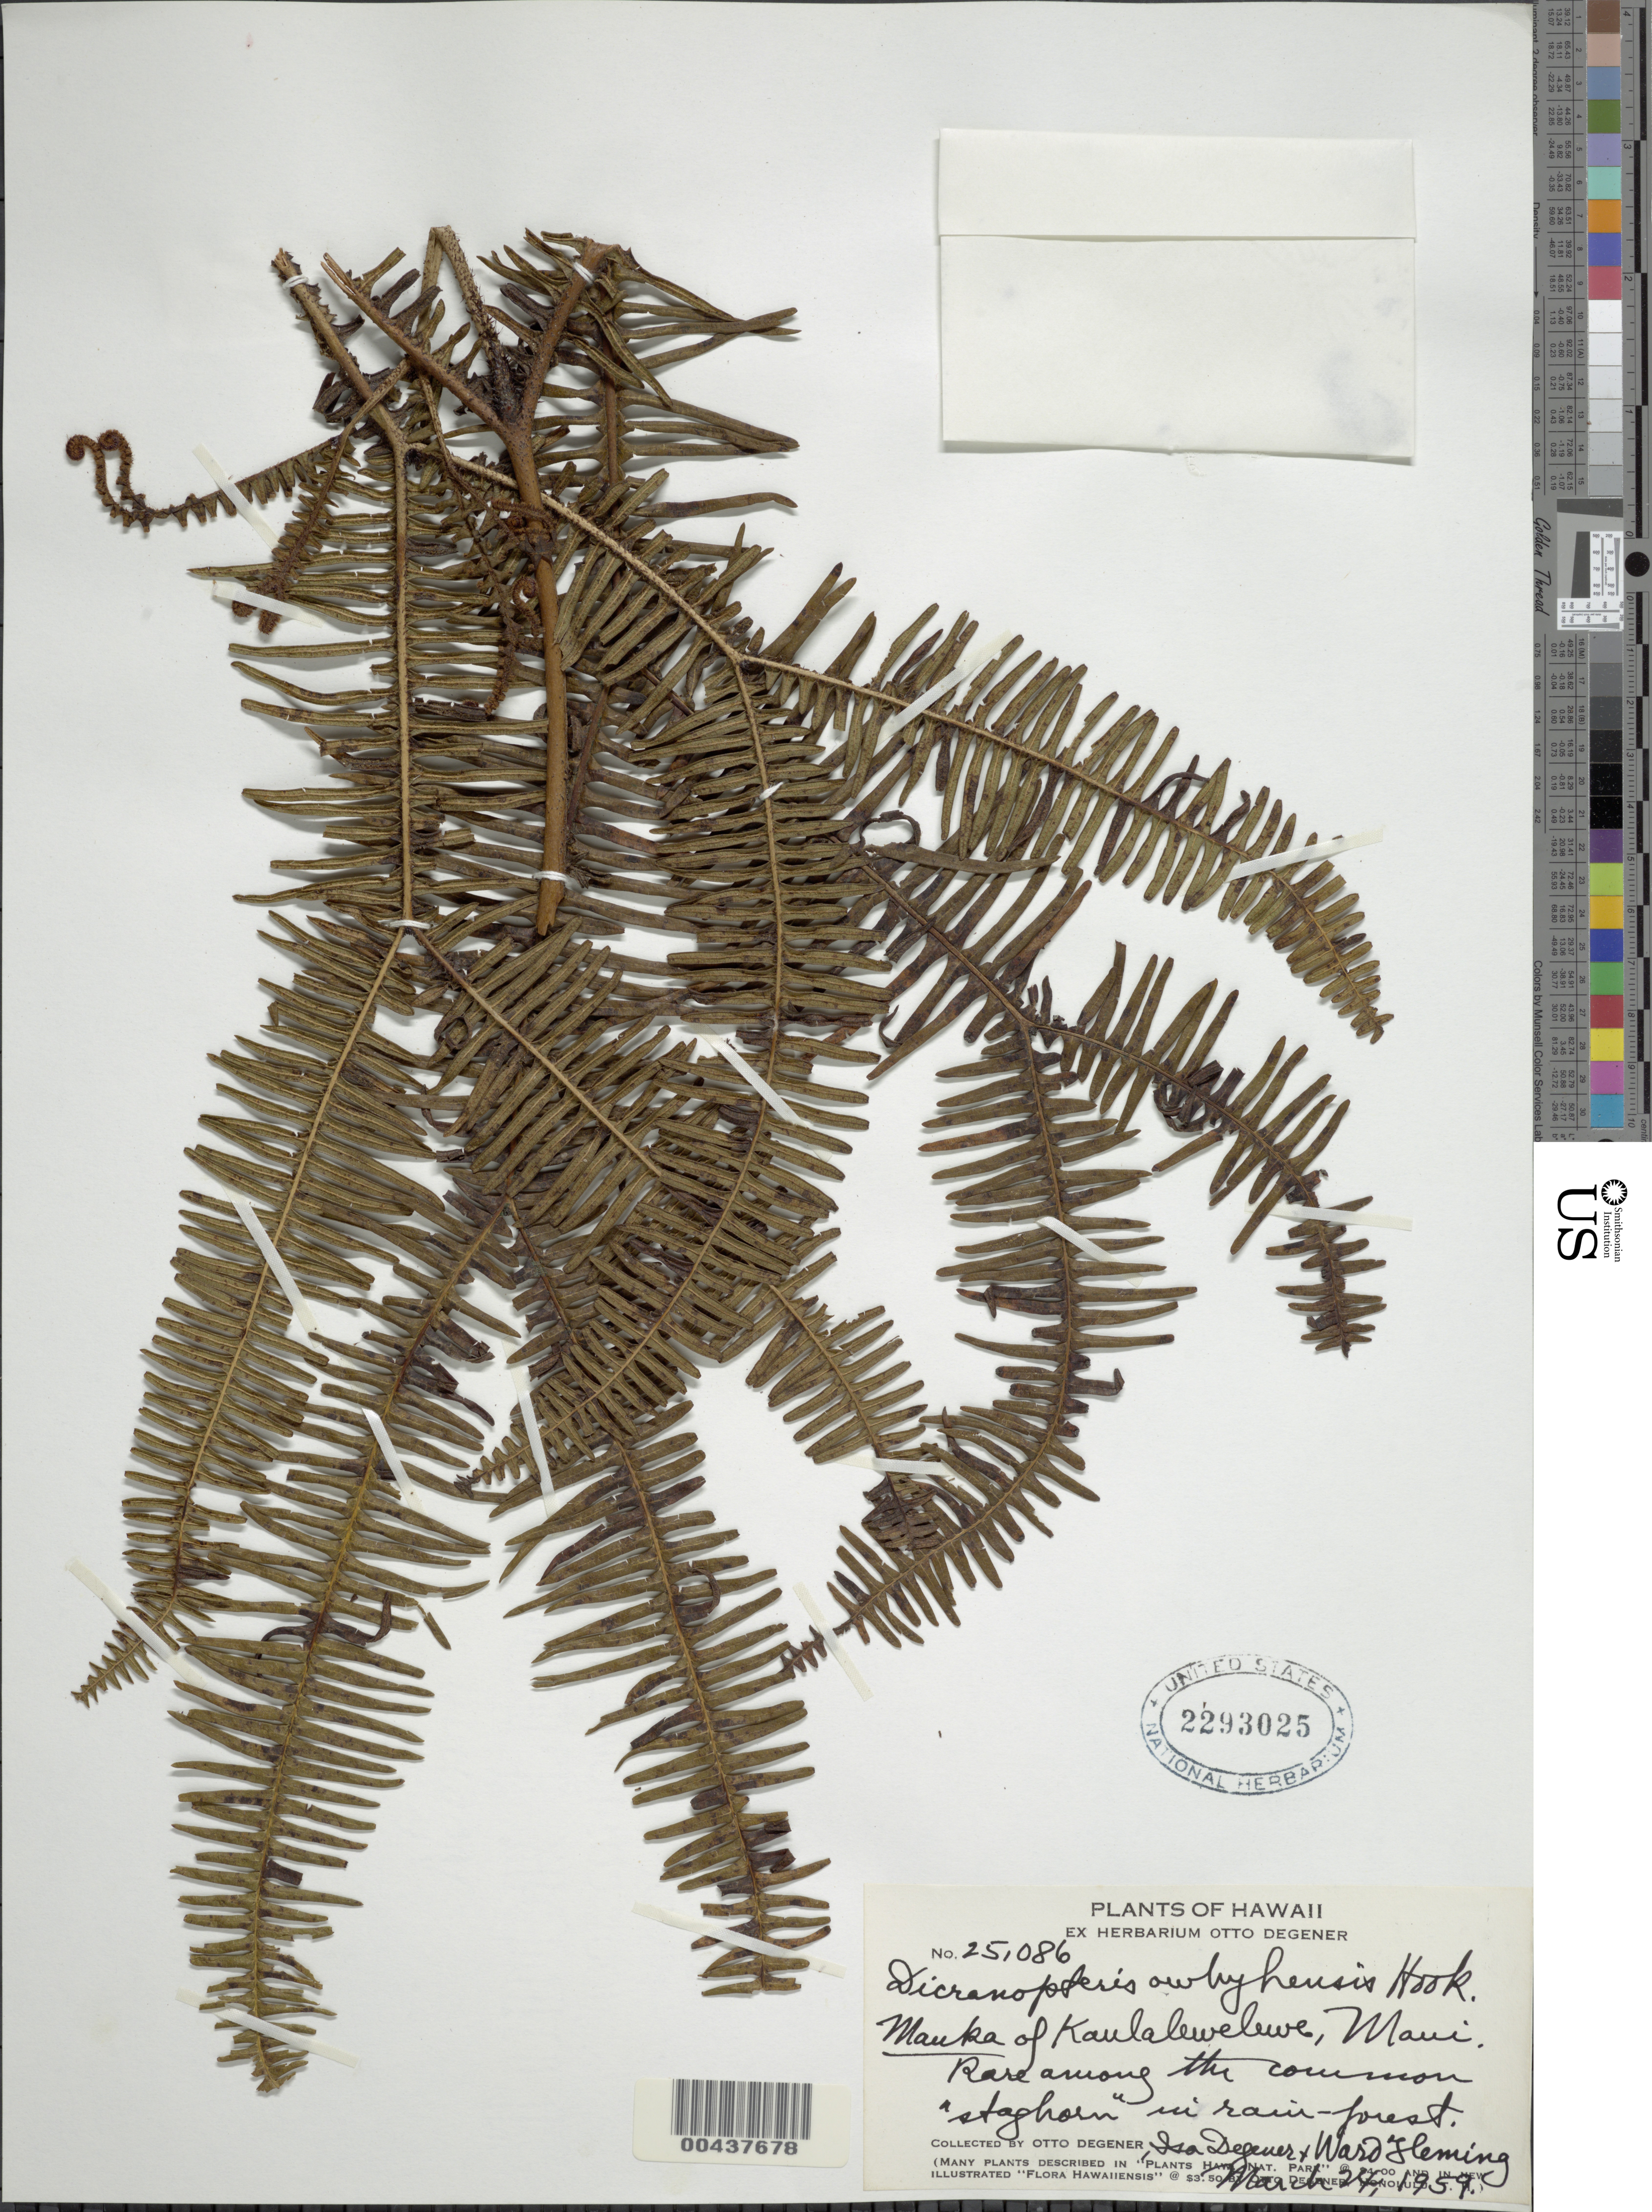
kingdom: Plantae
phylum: Tracheophyta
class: Polypodiopsida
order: Gleicheniales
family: Gleicheniaceae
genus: Sticherus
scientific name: Sticherus owhyhensis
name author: (Hook.) Ching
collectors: O. Degener, I. Degener & W. Fleming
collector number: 25086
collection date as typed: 24 Mar 1959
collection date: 1959-03-24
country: United States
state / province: Hawaii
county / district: Maui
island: Maui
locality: Mauka of Kaulalewelewe, Maui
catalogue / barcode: US 2293025